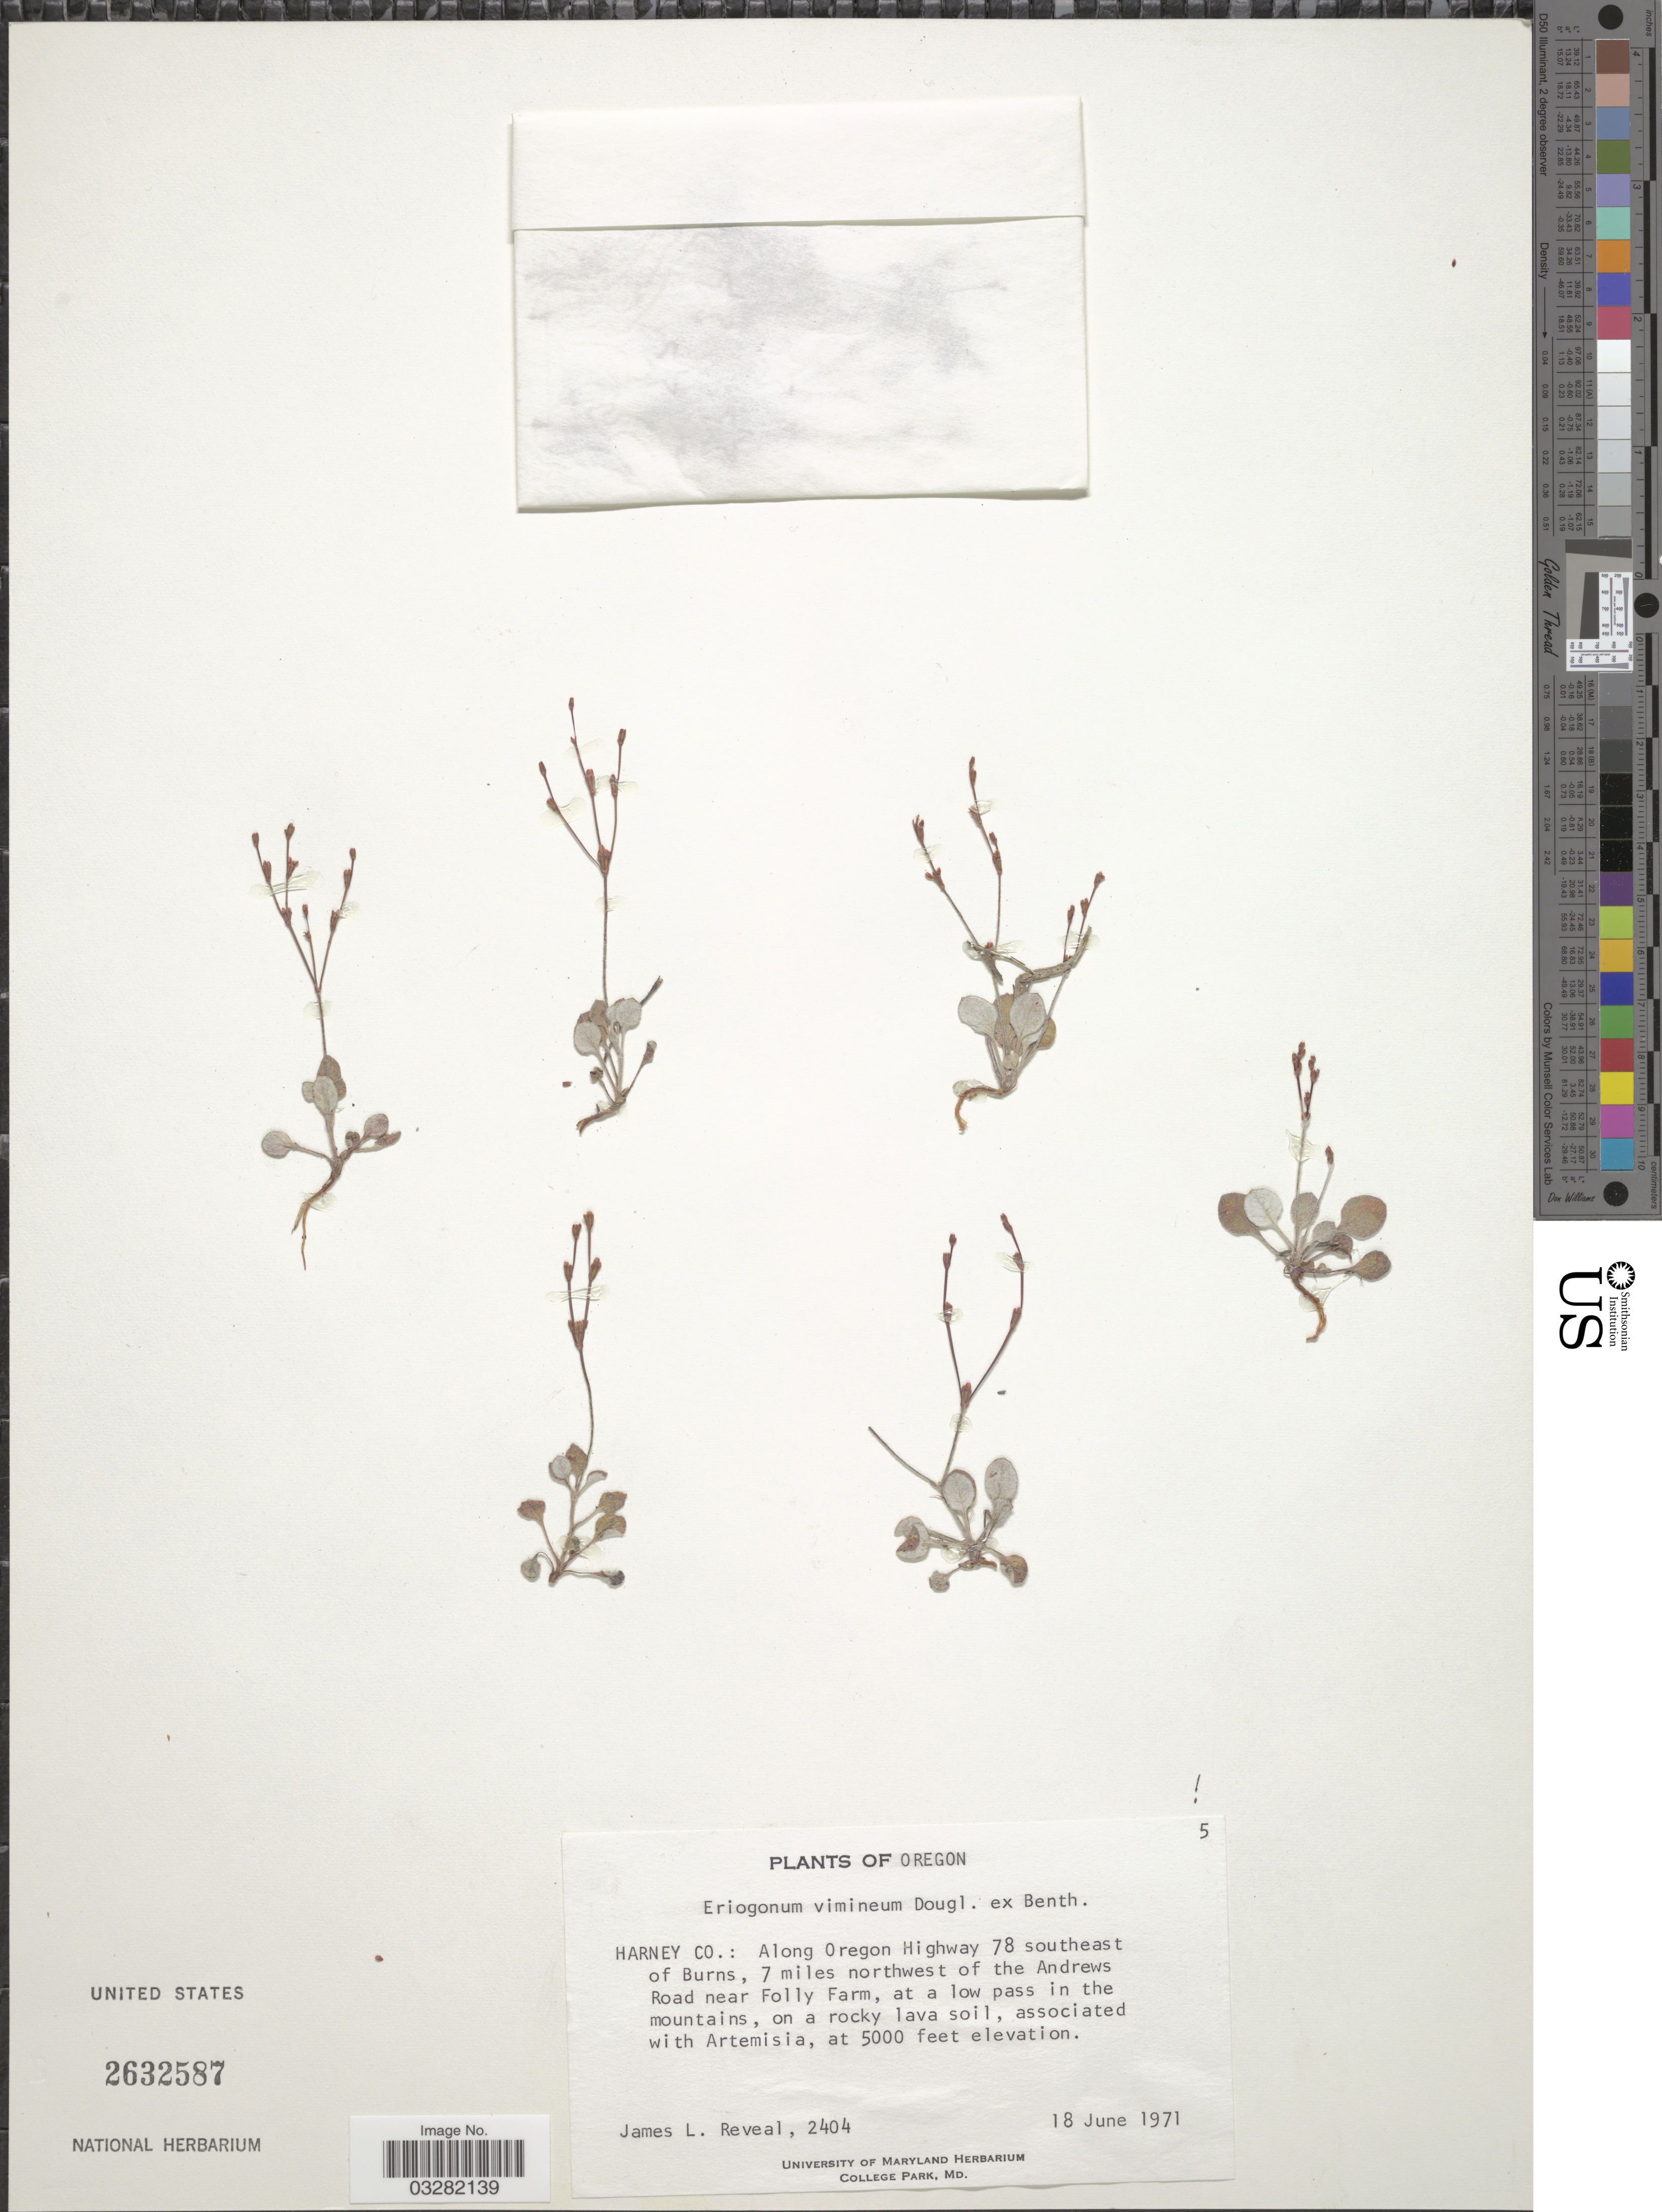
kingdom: Plantae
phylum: Tracheophyta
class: Magnoliopsida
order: Caryophyllales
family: Polygonaceae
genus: Eriogonum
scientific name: Eriogonum vimineum var. vimineum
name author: Douglas ex Benth.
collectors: J. L. Reveal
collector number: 2404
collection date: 1971-06-18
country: United States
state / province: Oregon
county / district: Harney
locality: Harney Co.: Along Oregon Highway 78 southeast of Burns, 7 miles northwest of the Andrews Road near Folly Farm, at a low pass in the mountains.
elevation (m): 1524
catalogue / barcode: US 2632587